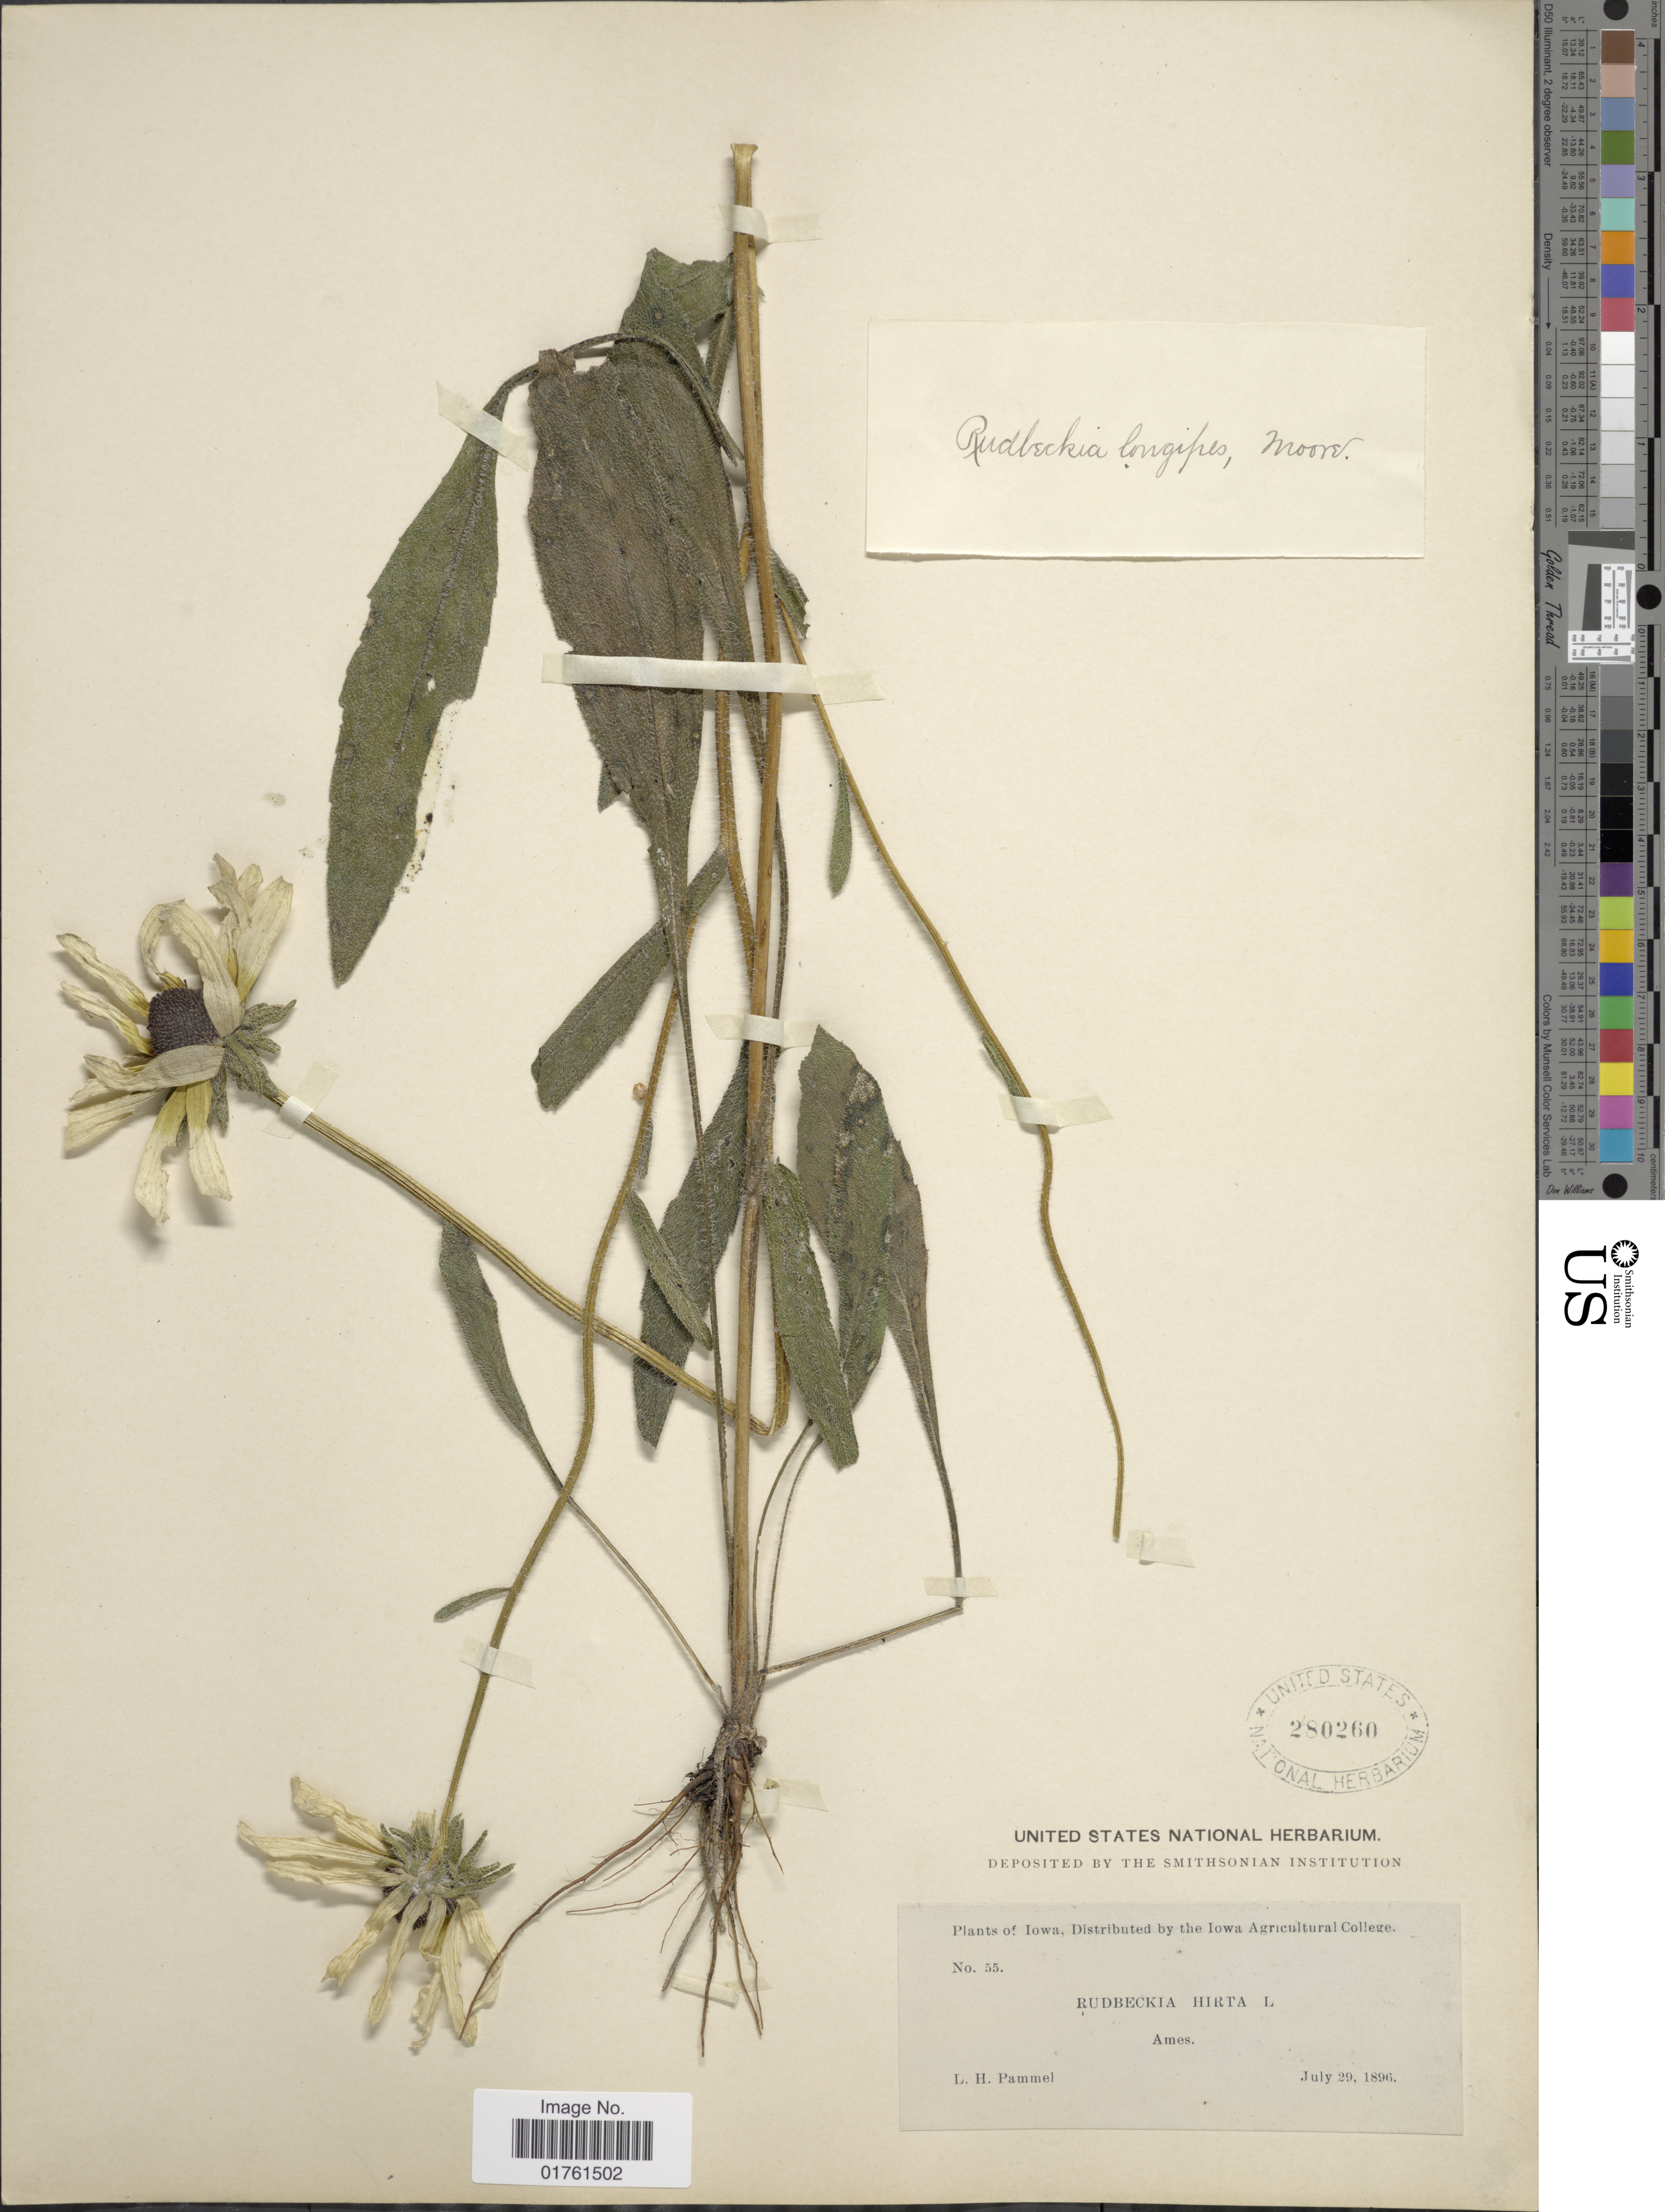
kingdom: Plantae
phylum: Tracheophyta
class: Magnoliopsida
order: Asterales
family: Asteraceae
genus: Rudbeckia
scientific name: Rudbeckia longipes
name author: Greene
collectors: L. Pammel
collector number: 55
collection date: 1896-07-29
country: United States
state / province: Iowa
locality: Ames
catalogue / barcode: US 280260